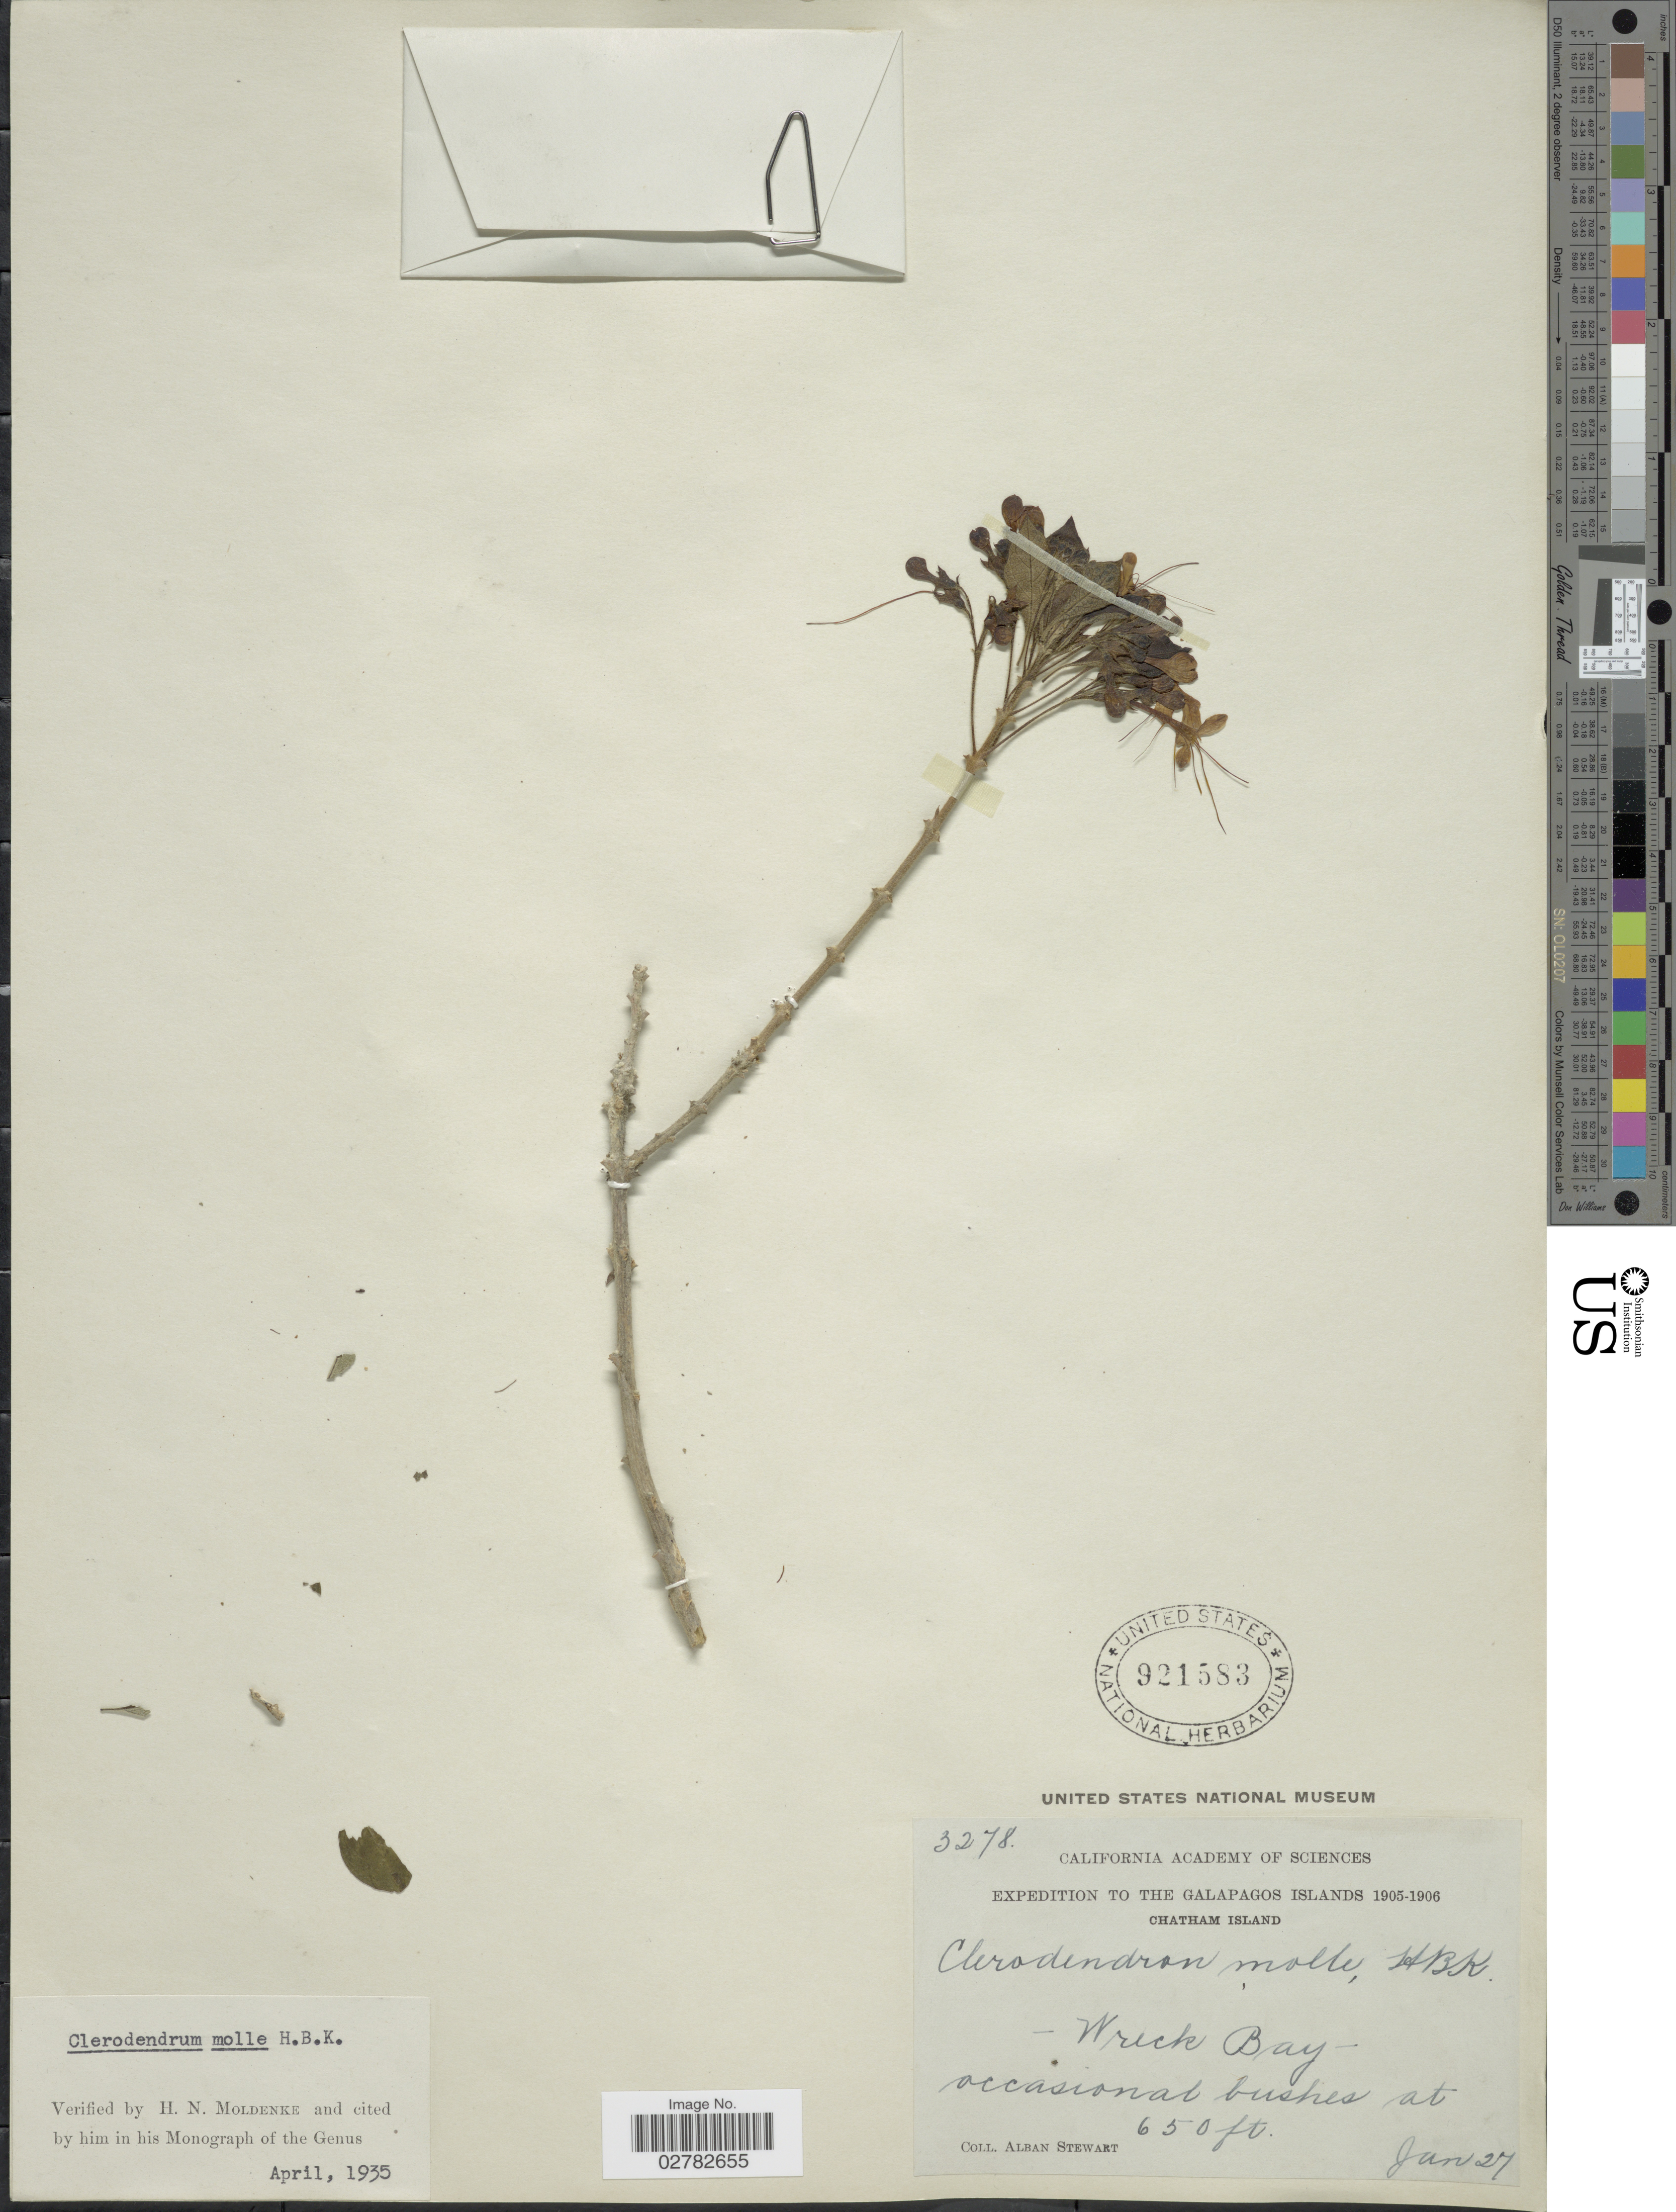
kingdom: Plantae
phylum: Tracheophyta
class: Magnoliopsida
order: Lamiales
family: Lamiaceae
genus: Clerodendrum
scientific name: Clerodendrum molle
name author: Kunth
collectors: A. Stewart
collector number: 3278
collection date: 1905-01-27/1906-01-27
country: Ecuador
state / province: Colón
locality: The Galapagos Islands. Chatam Island. Wreck Bay.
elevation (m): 198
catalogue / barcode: US 921583